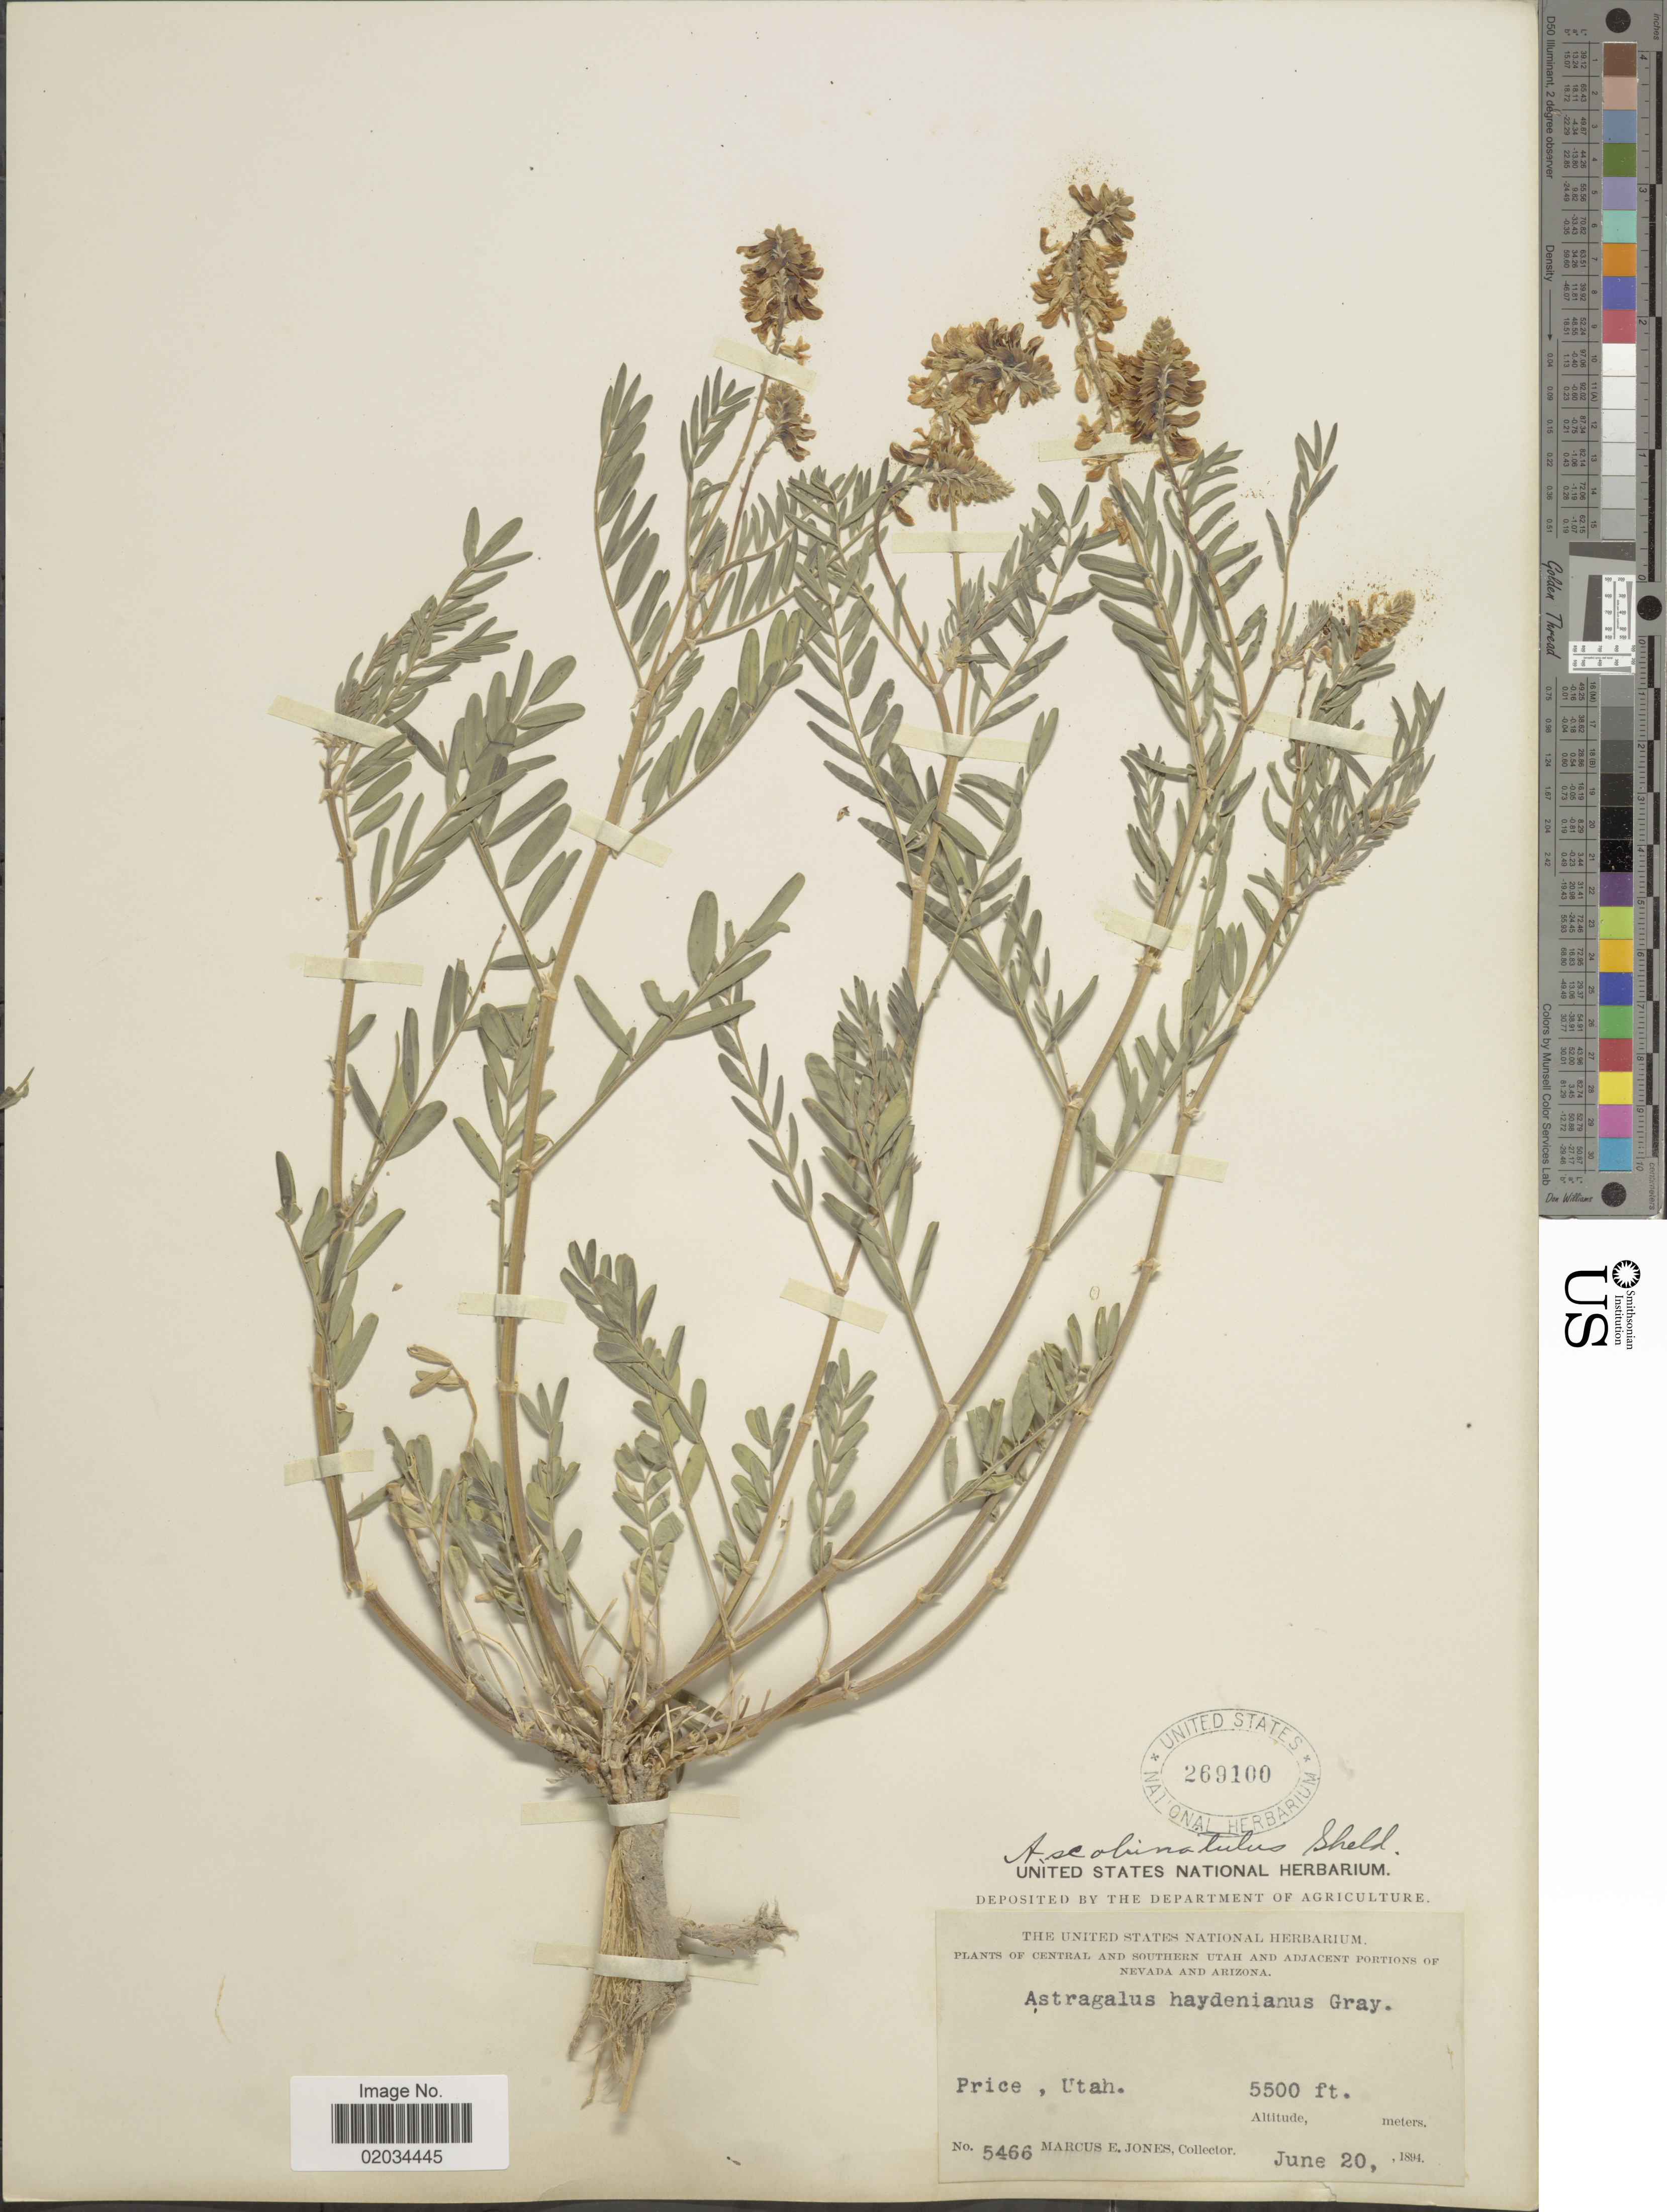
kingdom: Plantae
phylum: Tracheophyta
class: Magnoliopsida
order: Fabales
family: Fabaceae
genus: Astragalus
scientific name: Astragalus scobinatulus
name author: E. Sheld.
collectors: M. E. Jones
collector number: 5466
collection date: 1894-06-20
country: United States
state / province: Utah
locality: Central and Southern Utah and adjacent portions, Price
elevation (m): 1676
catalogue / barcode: US 269100